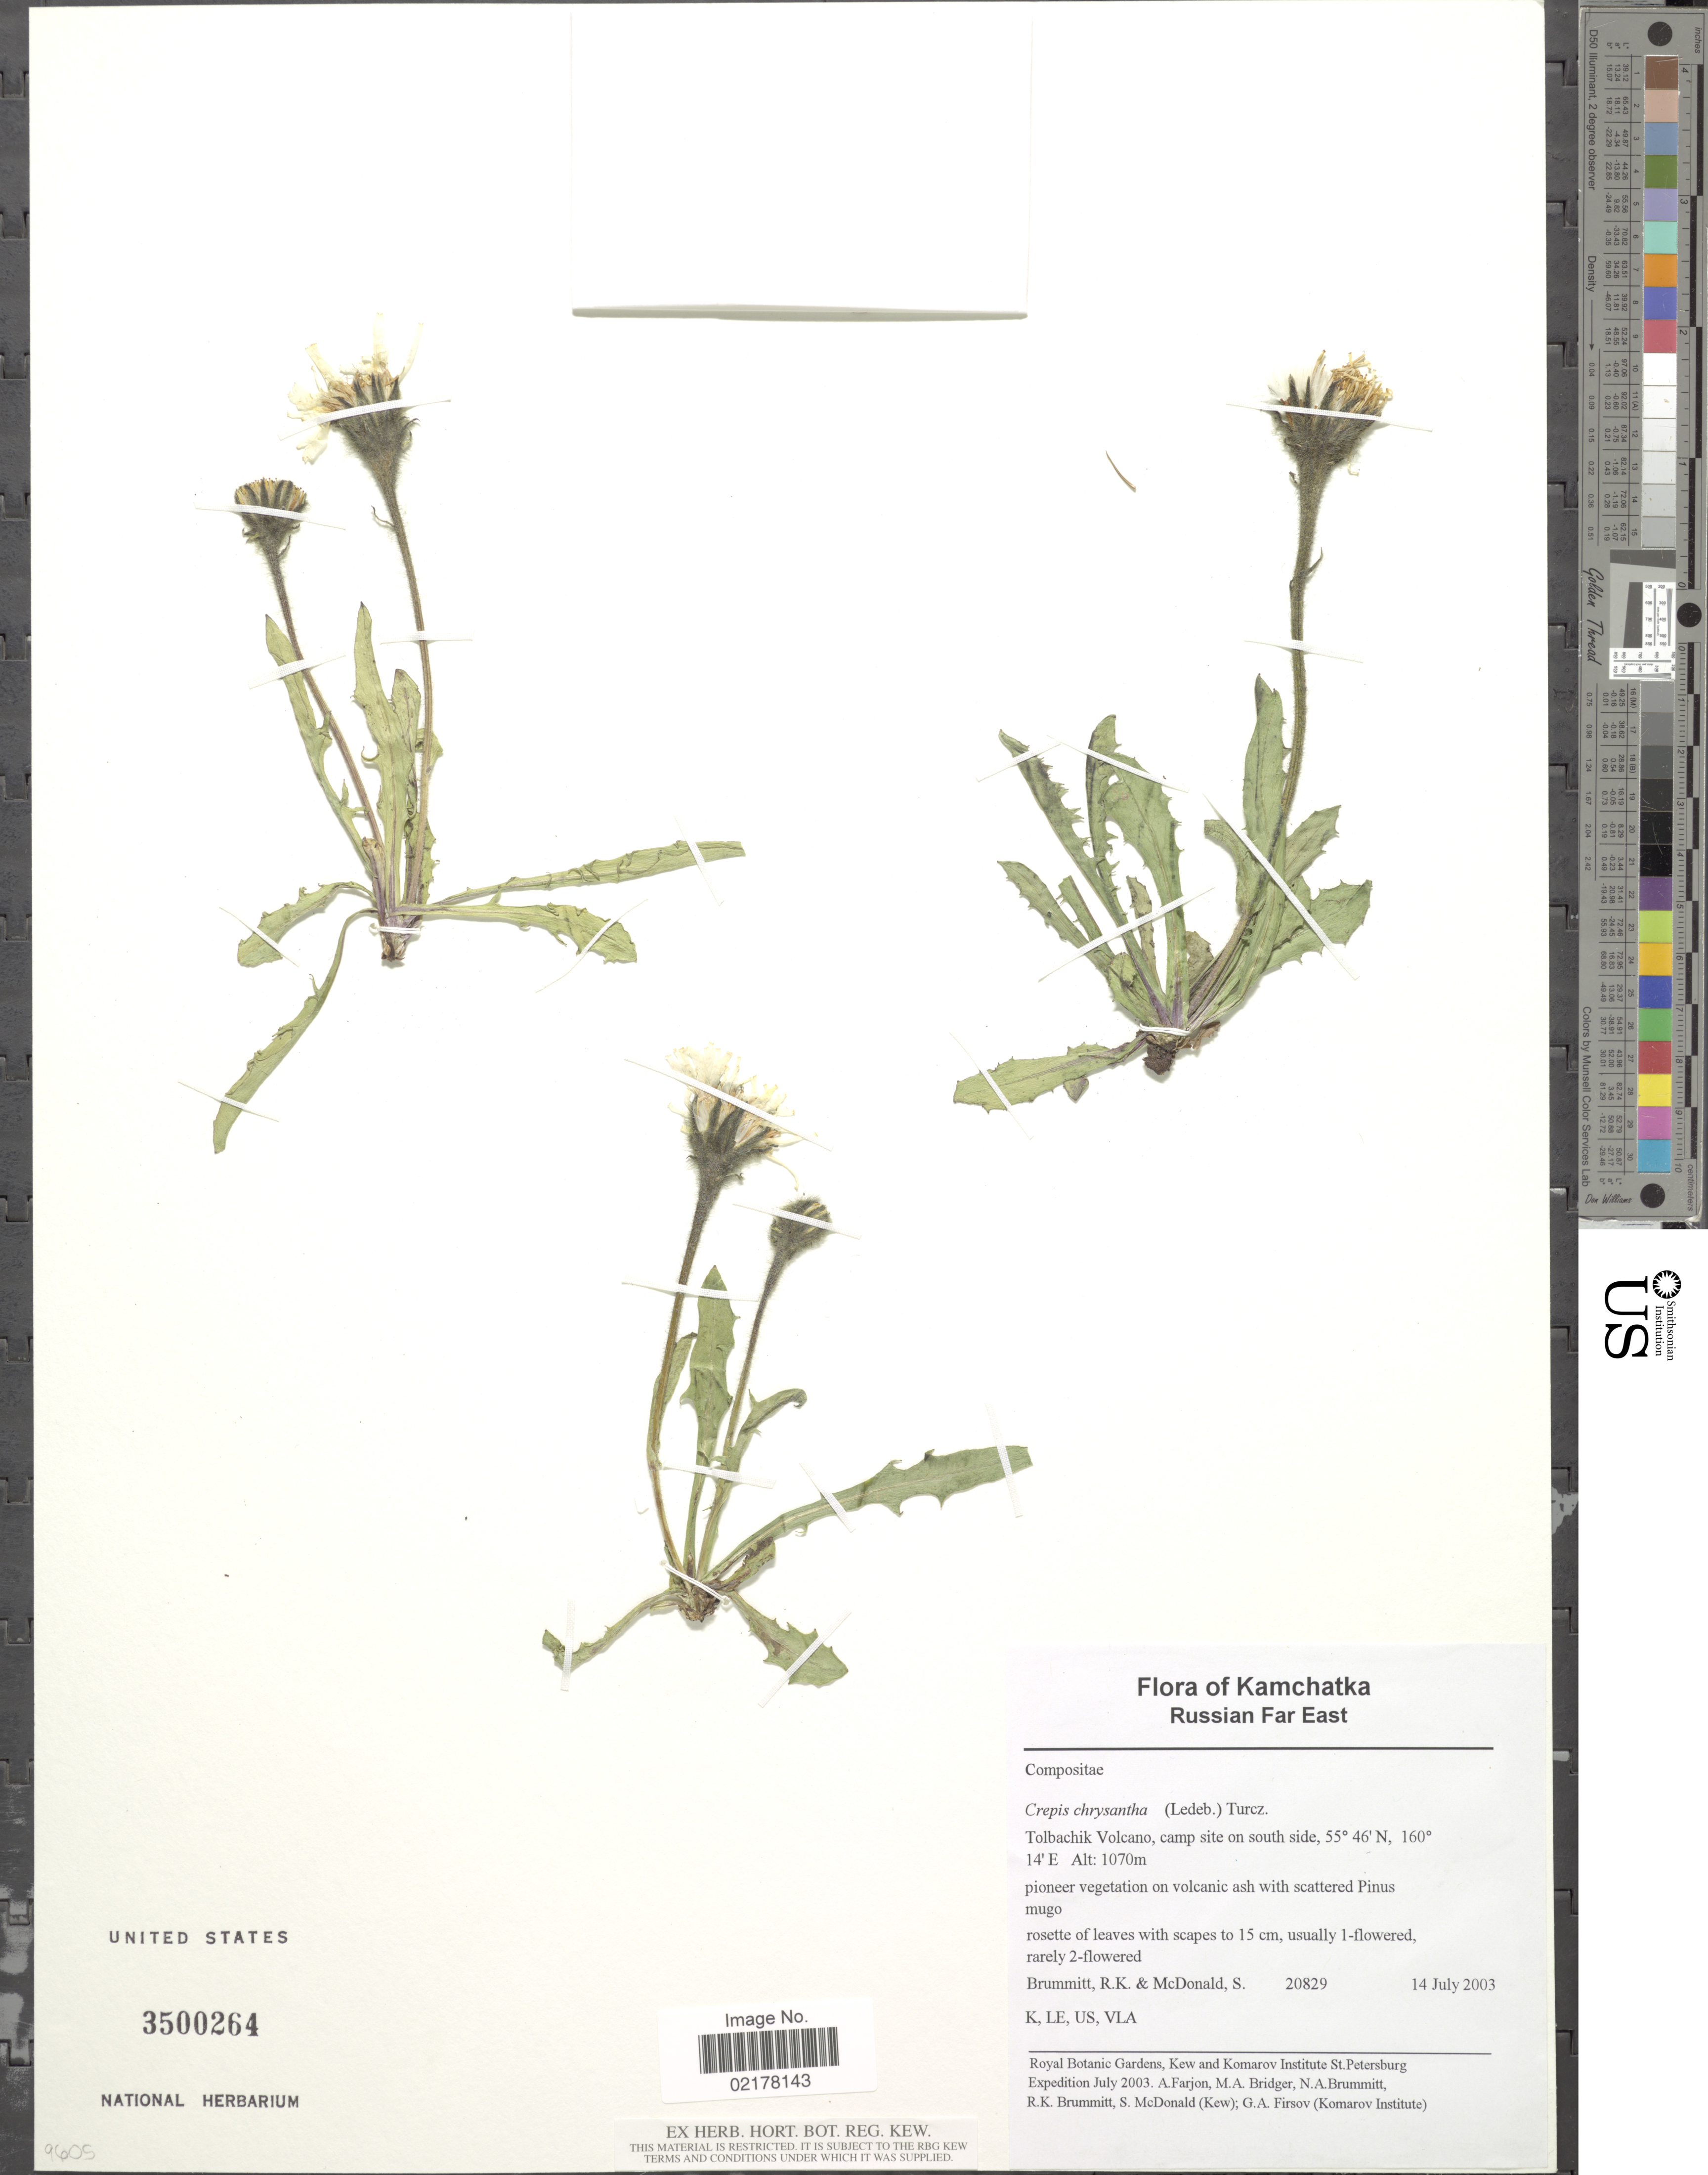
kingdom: Plantae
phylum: Tracheophyta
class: Magnoliopsida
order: Asterales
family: Asteraceae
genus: Crepis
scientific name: Crepis chrysantha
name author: (Ledeb.) Turcz.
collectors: R. Brummitt & S. McDonald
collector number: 20829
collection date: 2003-07-14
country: Russian Federation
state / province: Kamchatka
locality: Tolbachik Volcano, camp site on south side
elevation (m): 1070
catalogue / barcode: US 3500264